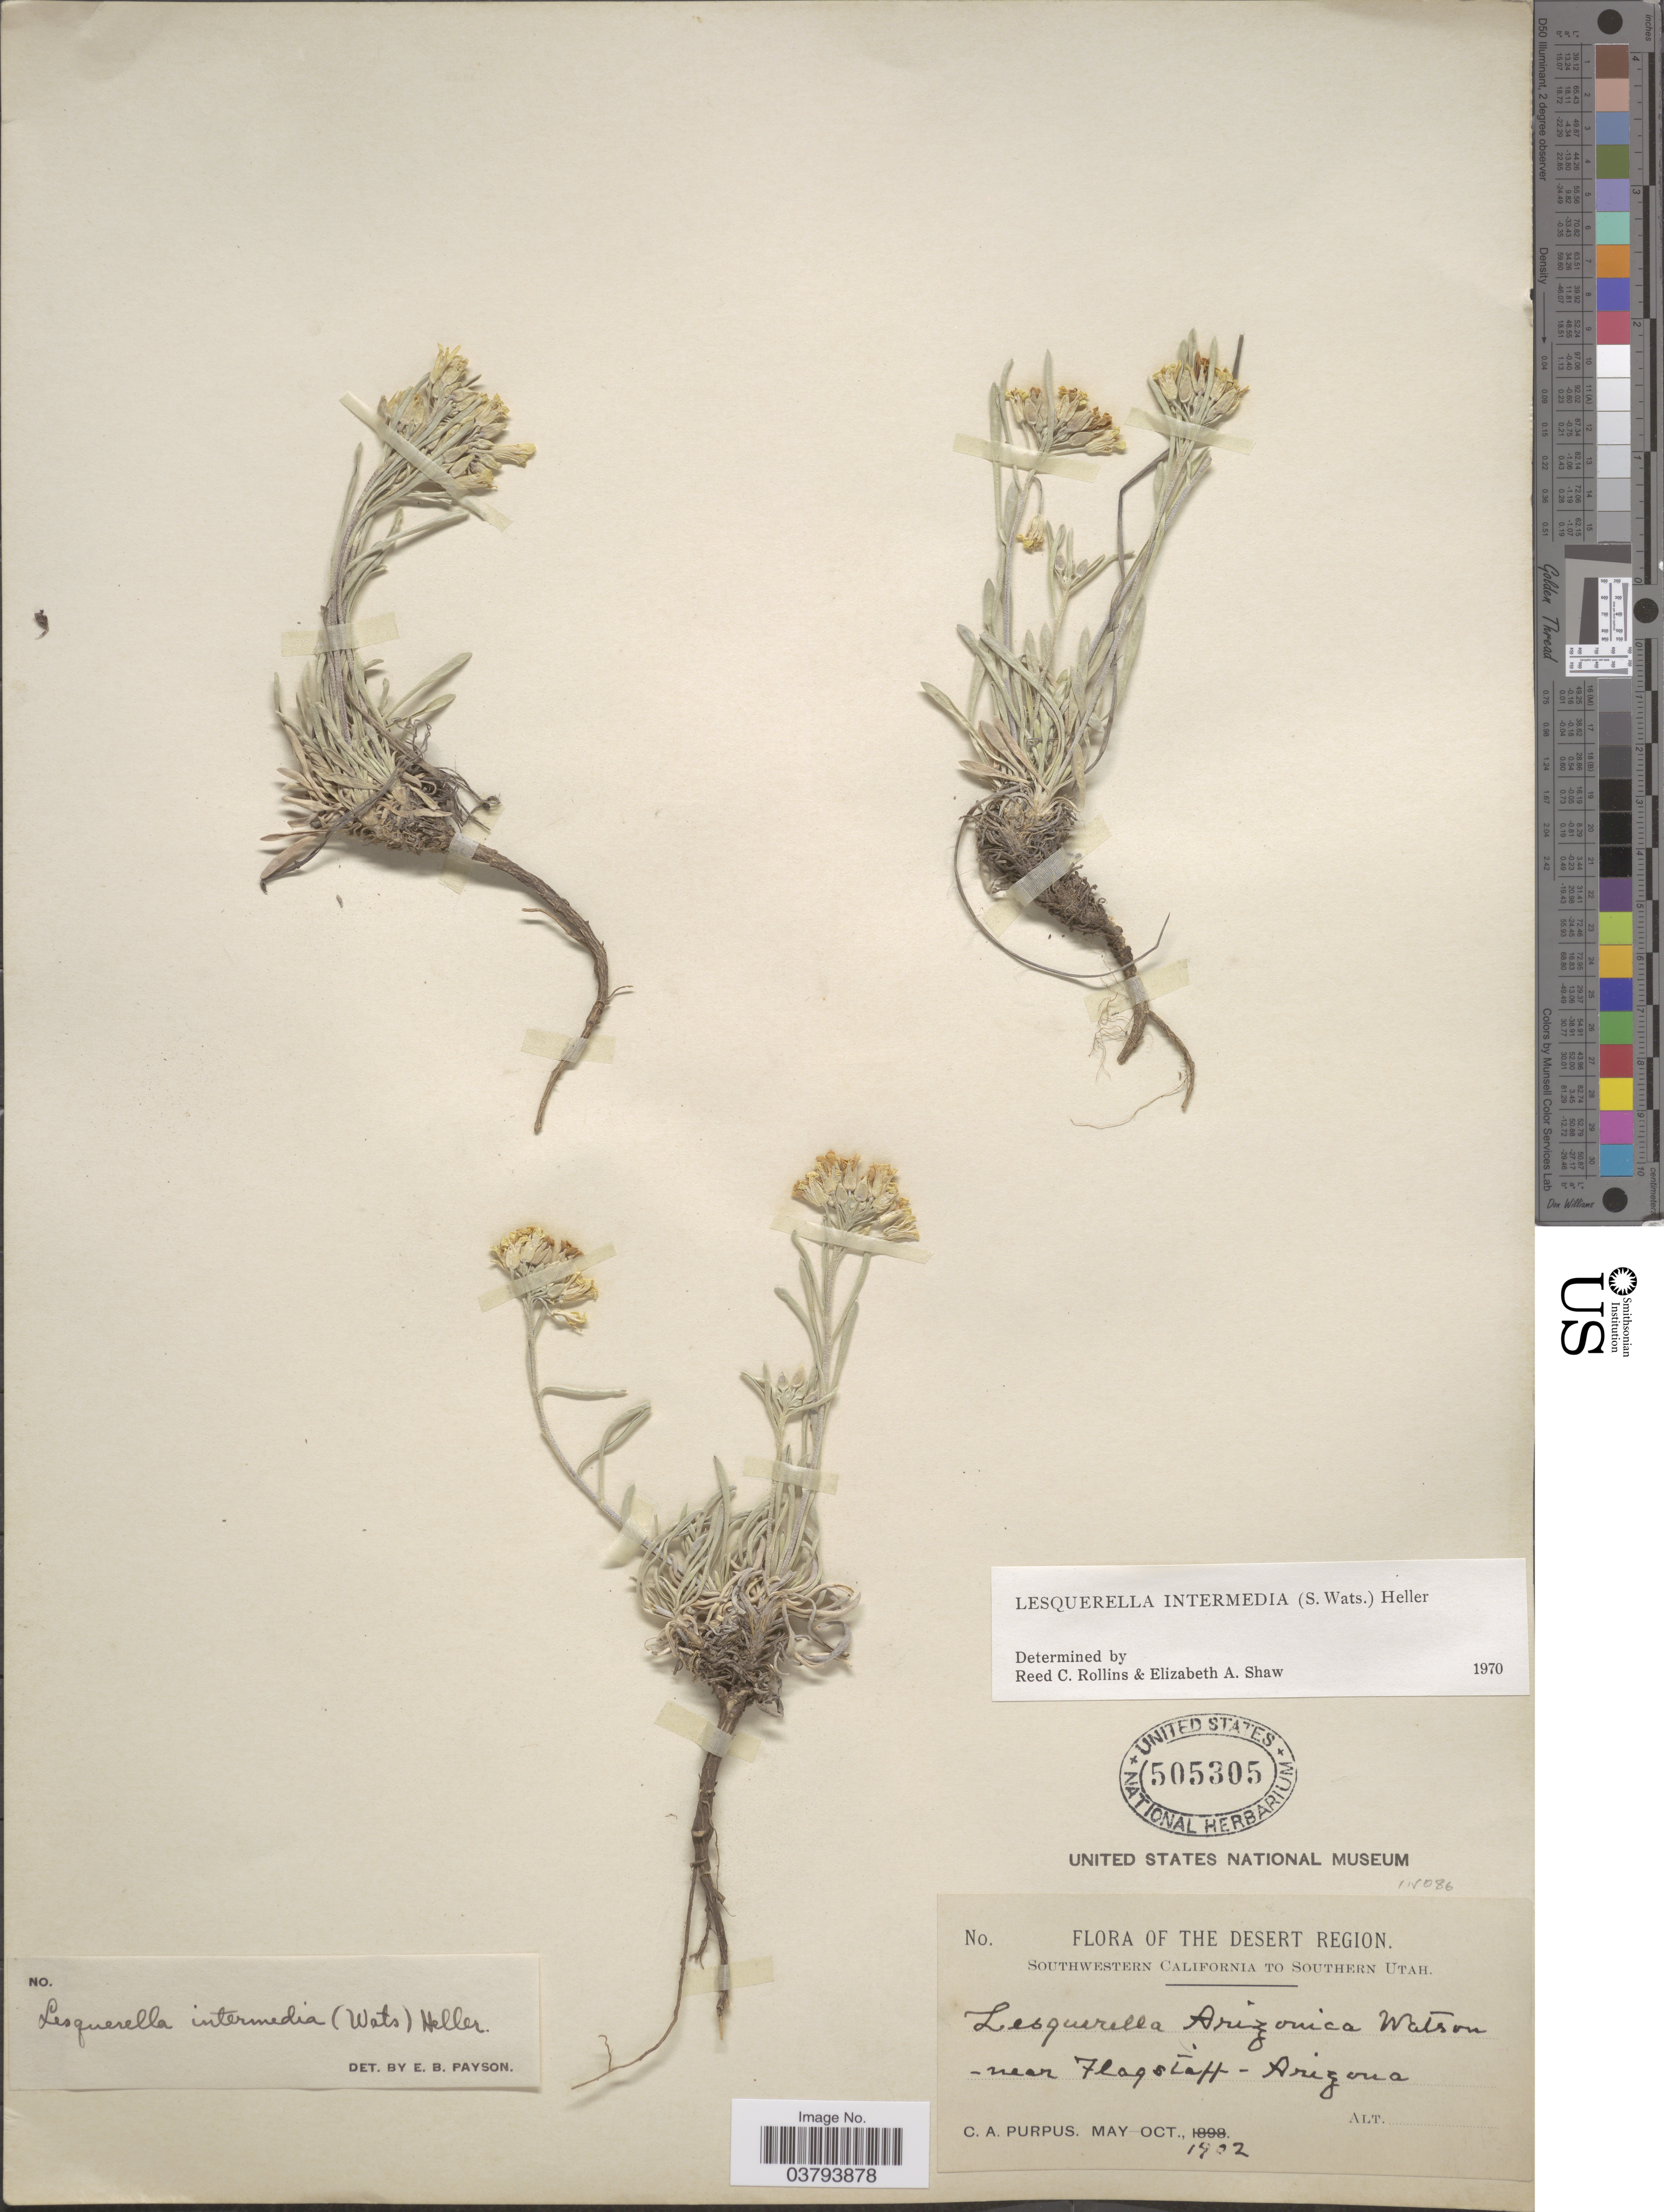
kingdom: Plantae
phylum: Tracheophyta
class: Magnoliopsida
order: Brassicales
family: Brassicaceae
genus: Lesquerella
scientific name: Lesquerella intermedia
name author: (S. Watson) A. Heller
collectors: C. A. Purpus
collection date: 1902-05/1902-10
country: United States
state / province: Arizona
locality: The Desert Region. -near Flagstaff-.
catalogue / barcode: US 505305